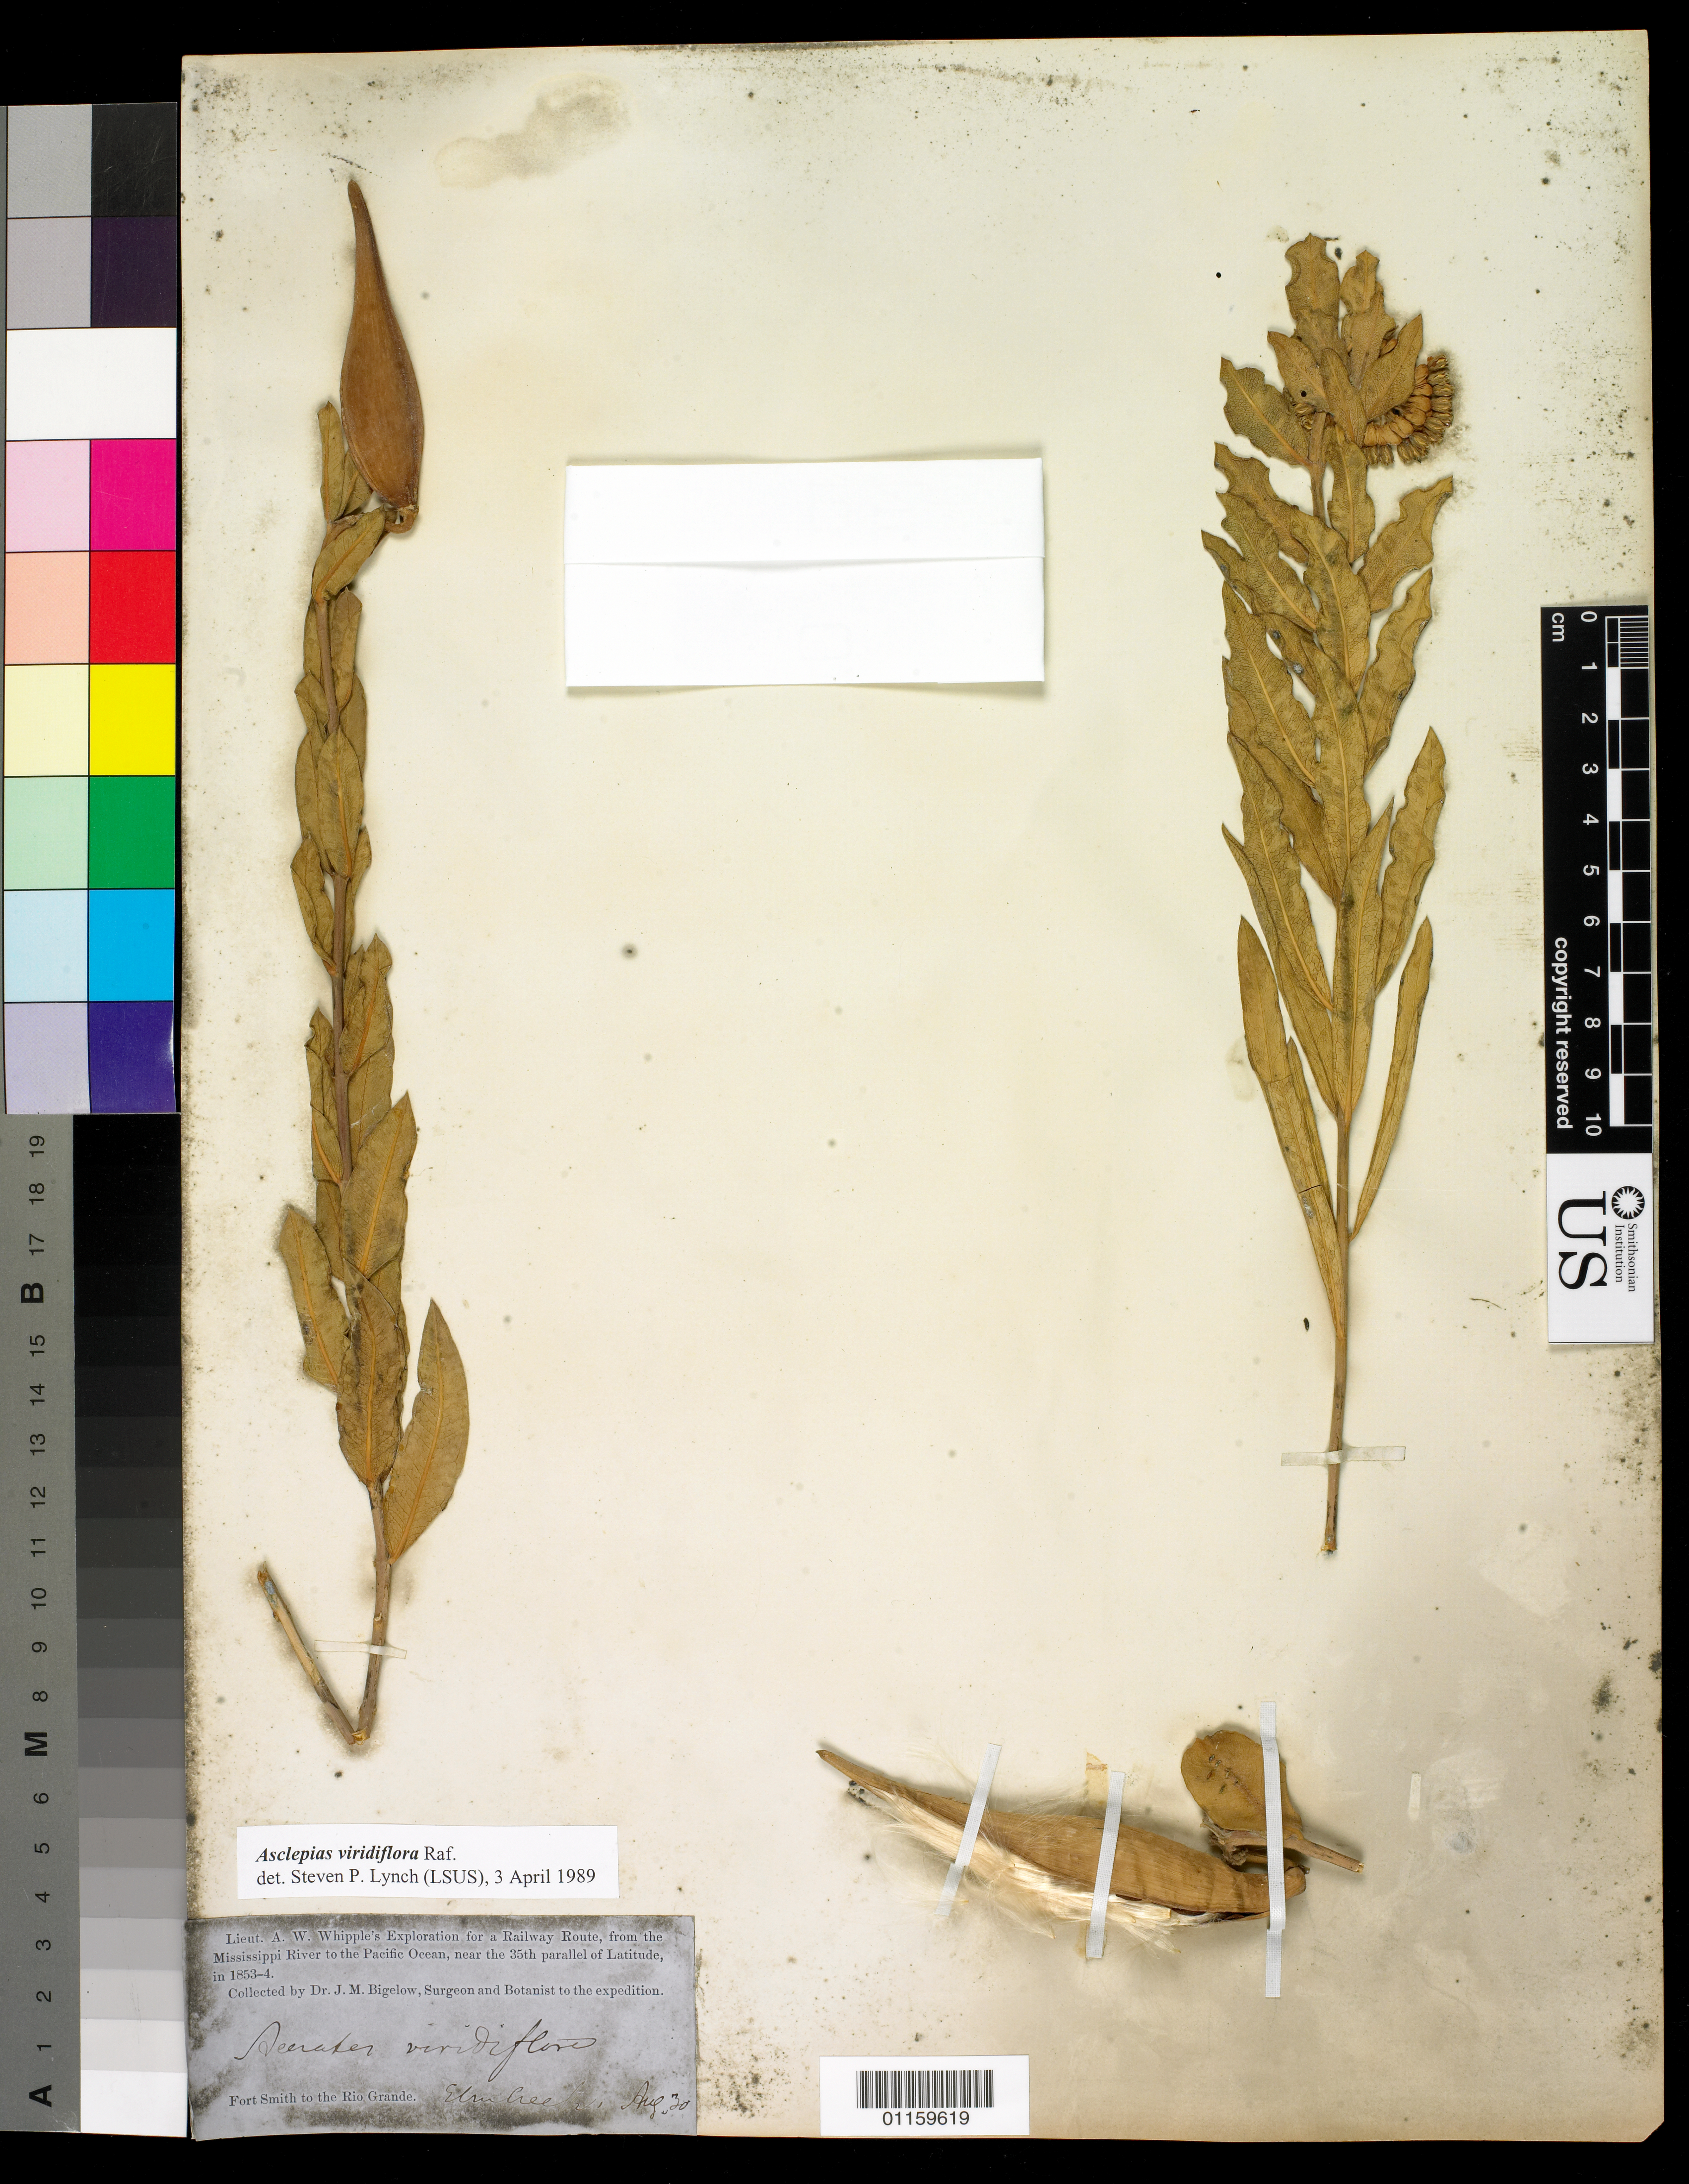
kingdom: Plantae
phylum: Tracheophyta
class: Magnoliopsida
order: Gentianales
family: Apocynaceae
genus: Asclepias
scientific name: Asclepias viridiflora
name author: Raf.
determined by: Lynch, S.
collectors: J. M. Bigelow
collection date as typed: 30 Aug 1853 or 30 Aug 1854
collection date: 1853-08-30 or 1854-08-30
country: United States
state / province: Arkansas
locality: Elm Creek